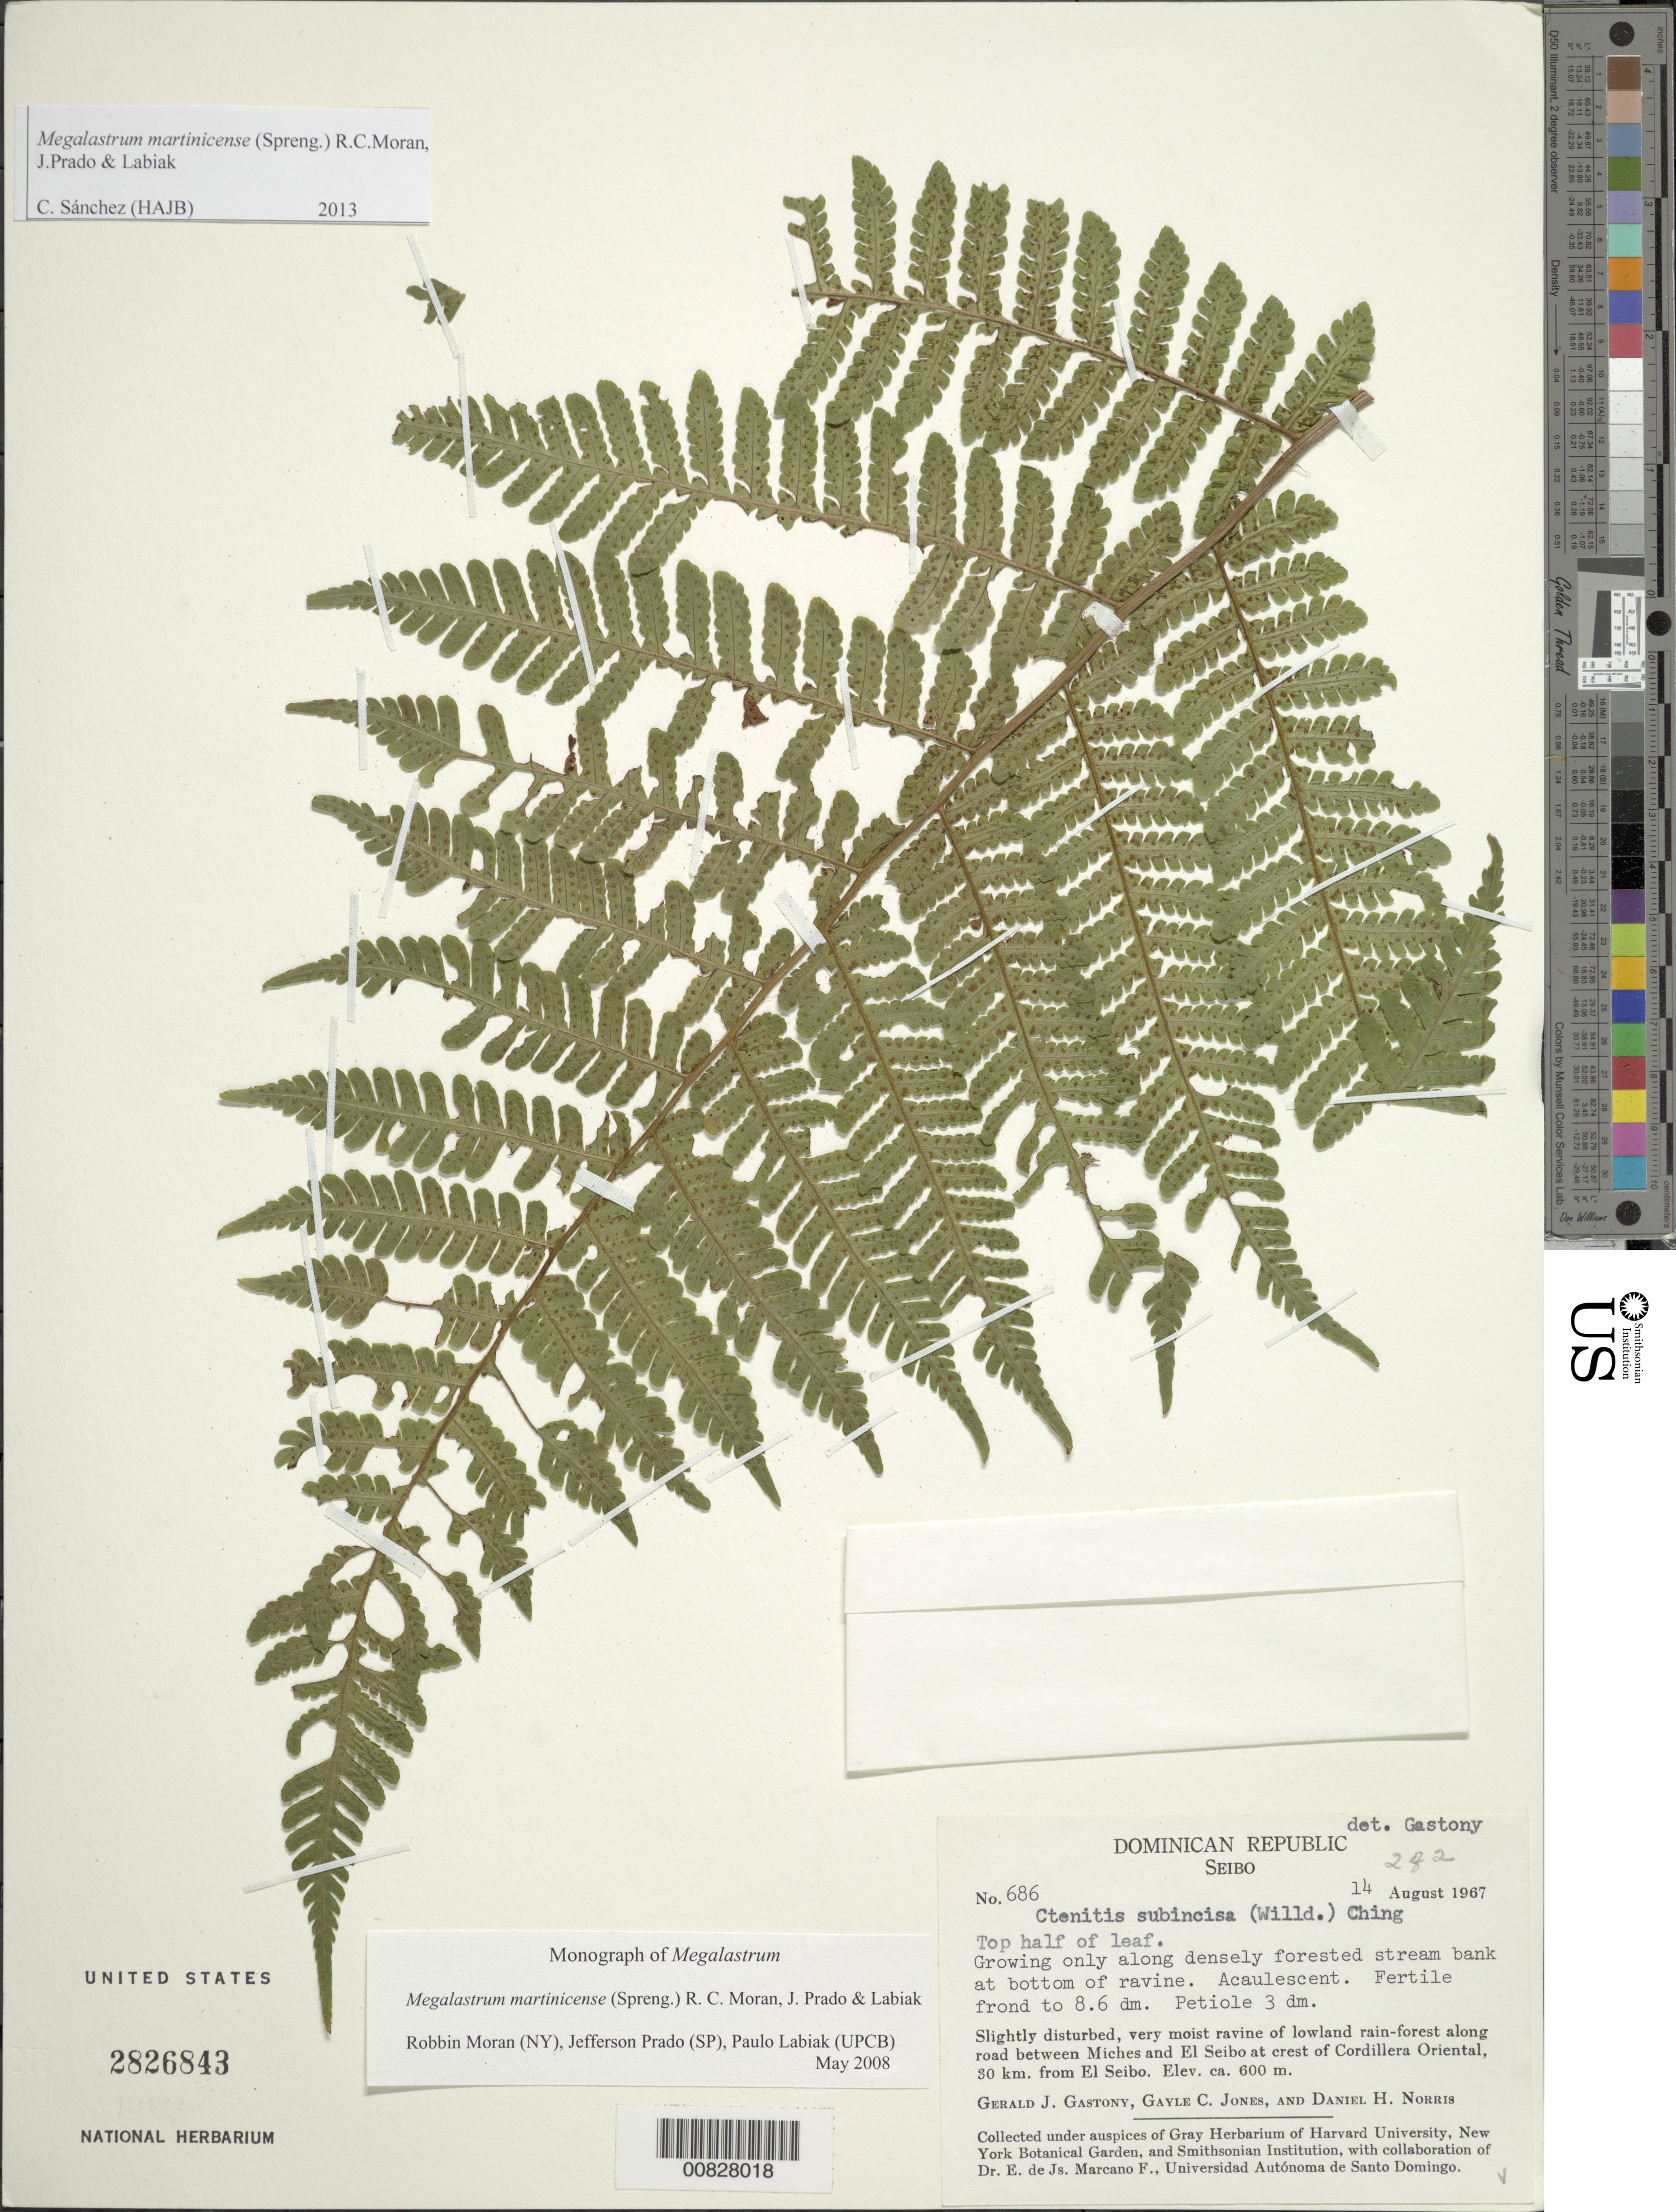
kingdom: Plantae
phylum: Tracheophyta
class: Polypodiopsida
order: Polypodiales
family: Dryopteridaceae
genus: Megalastrum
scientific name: Megalastrum martinicense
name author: (Spreng.) R.C. Moran et al.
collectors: G. Gastony, G. C. Jones & D. H. Norris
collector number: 686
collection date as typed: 14 Aug 1967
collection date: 1967-08-14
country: Dominican Republic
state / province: El Seibo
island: Hispaniola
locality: Miches to El Seibo road, Cordillera Oriental, 30 km from El Seibo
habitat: Slightly disturbed, very moist ravine, lowland rainforest; growing only along dense forested stream bank at bottom of ravine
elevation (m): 600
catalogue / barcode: US 2826843